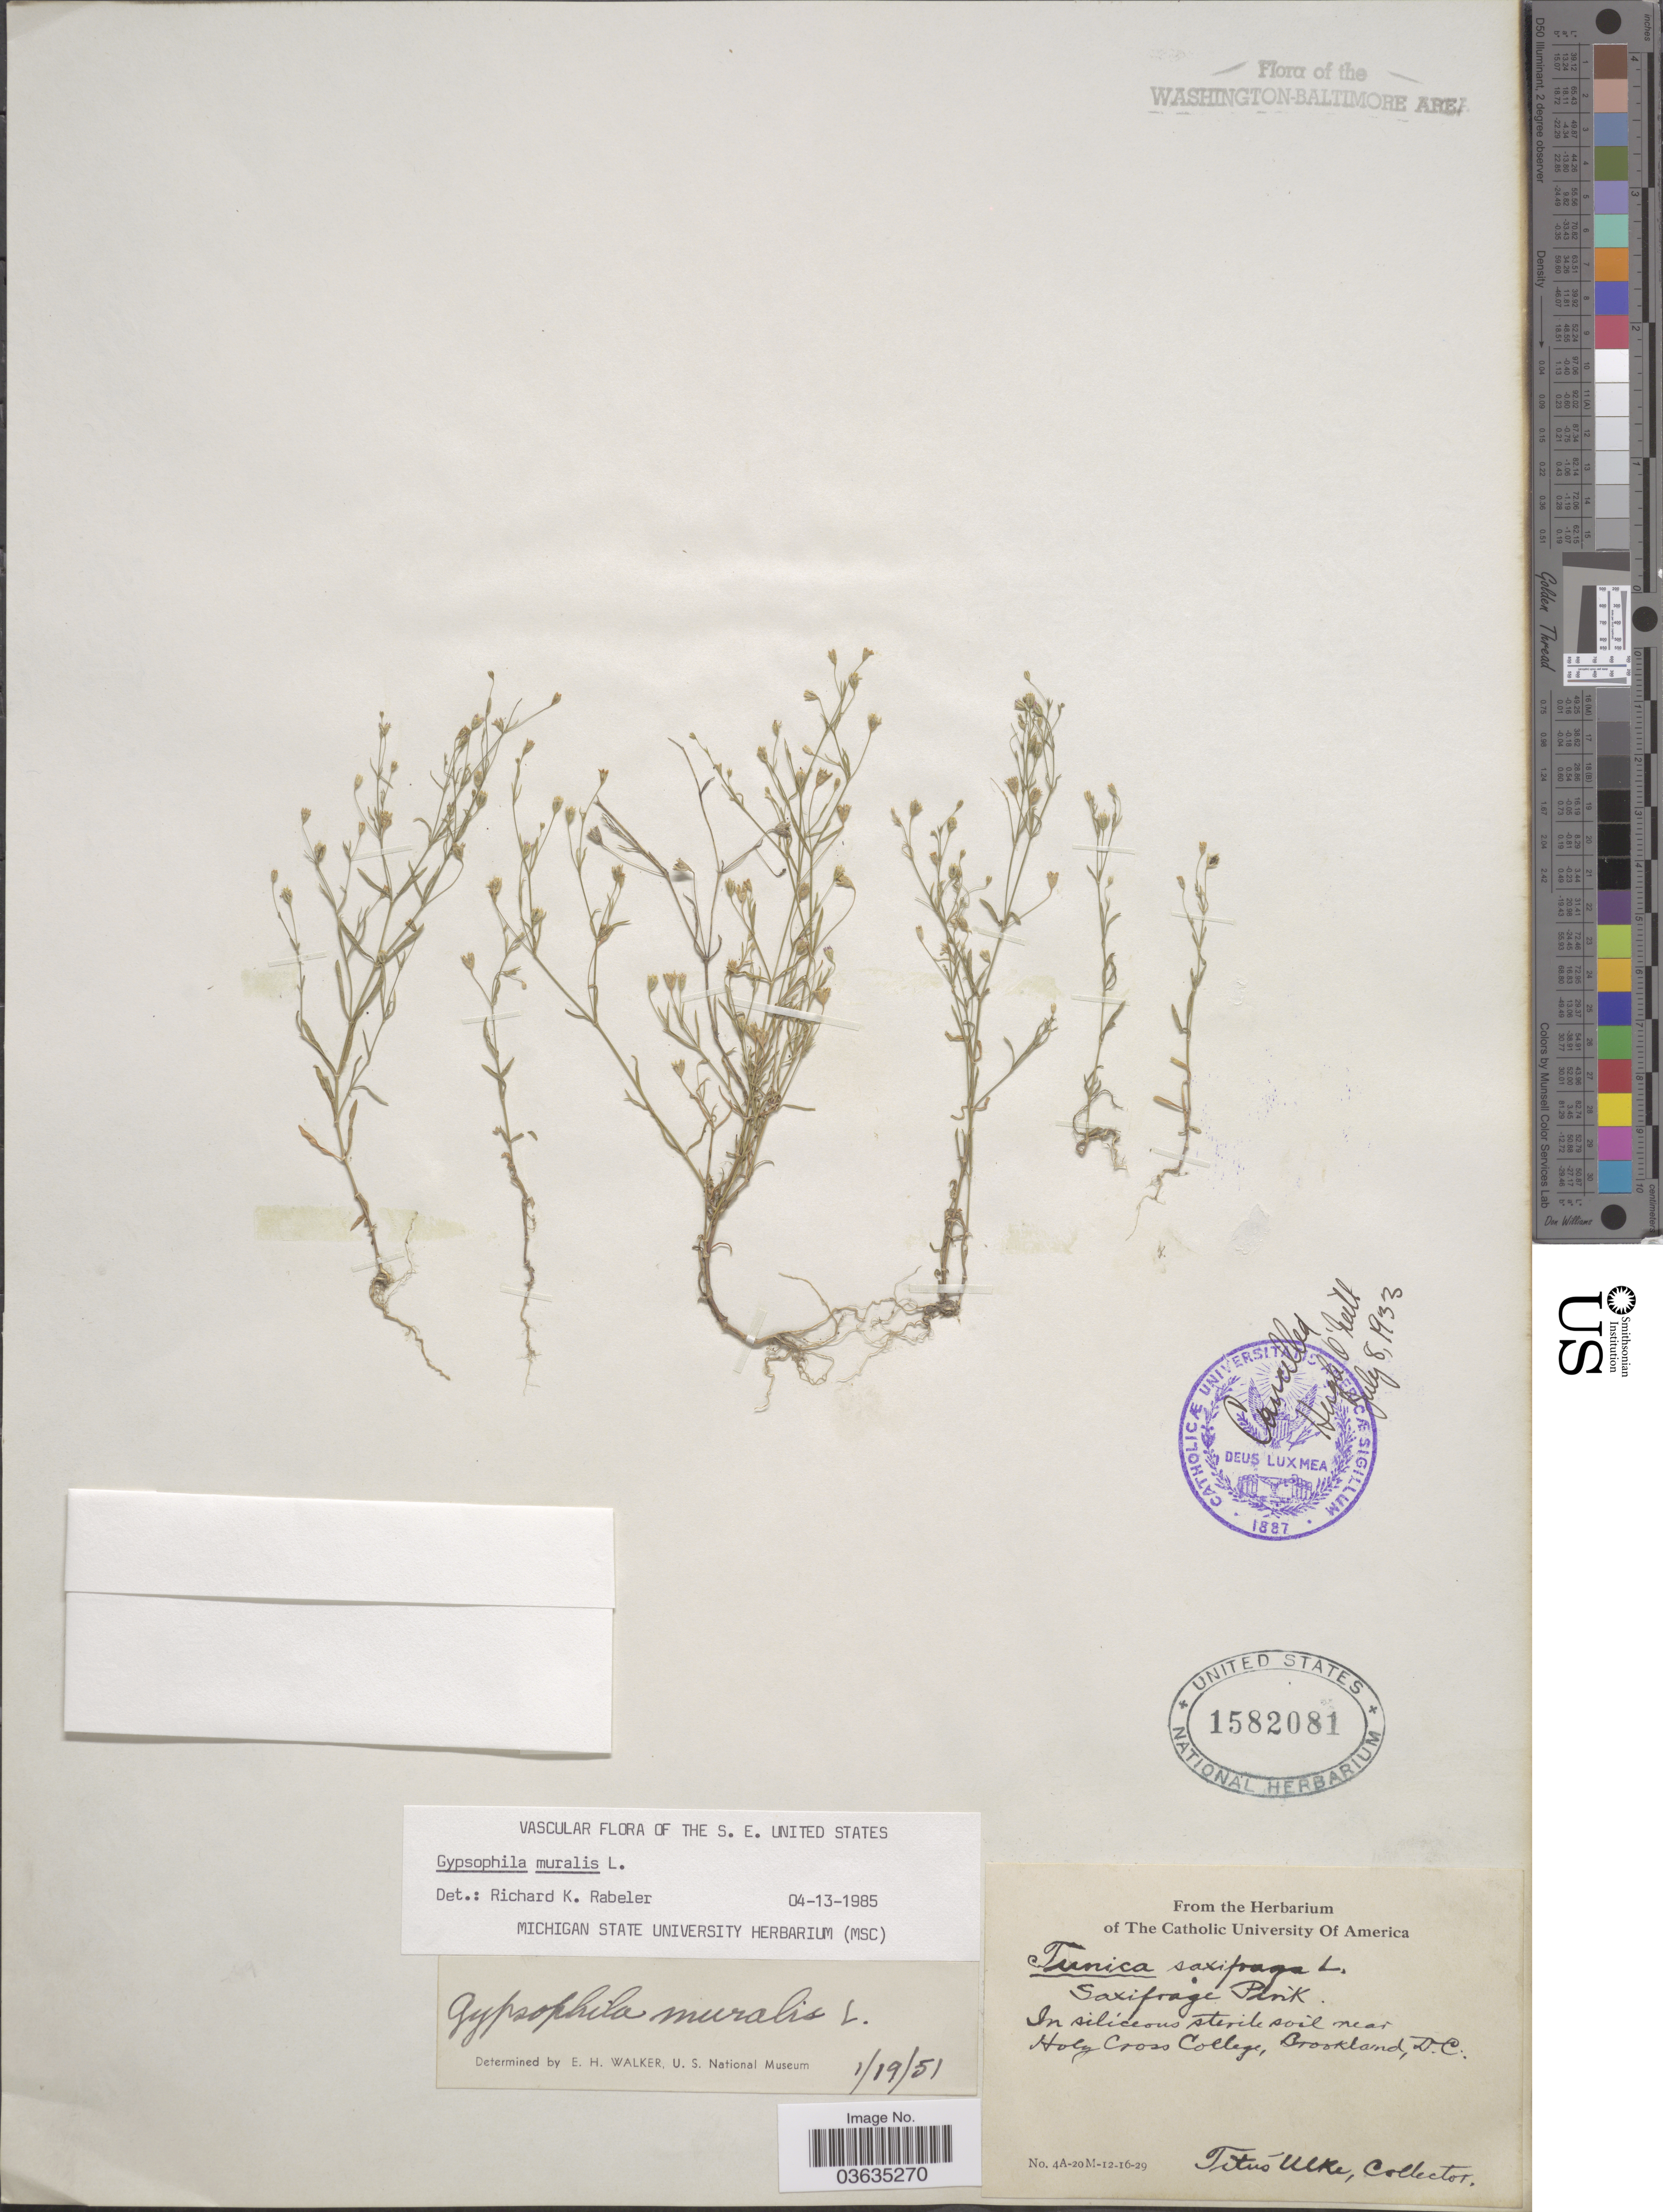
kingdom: Plantae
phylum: Tracheophyta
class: Magnoliopsida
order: Caryophyllales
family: Caryophyllaceae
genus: Psammophiliella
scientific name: Psammophiliella muralis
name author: (L.) Ikonn.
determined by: U.S. National Herbarium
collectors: T. Ulke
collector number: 4A-20M-12-16-29?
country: United States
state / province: District of Columbia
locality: Near Holy Cross College, Brookland.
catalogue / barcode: US 1582081